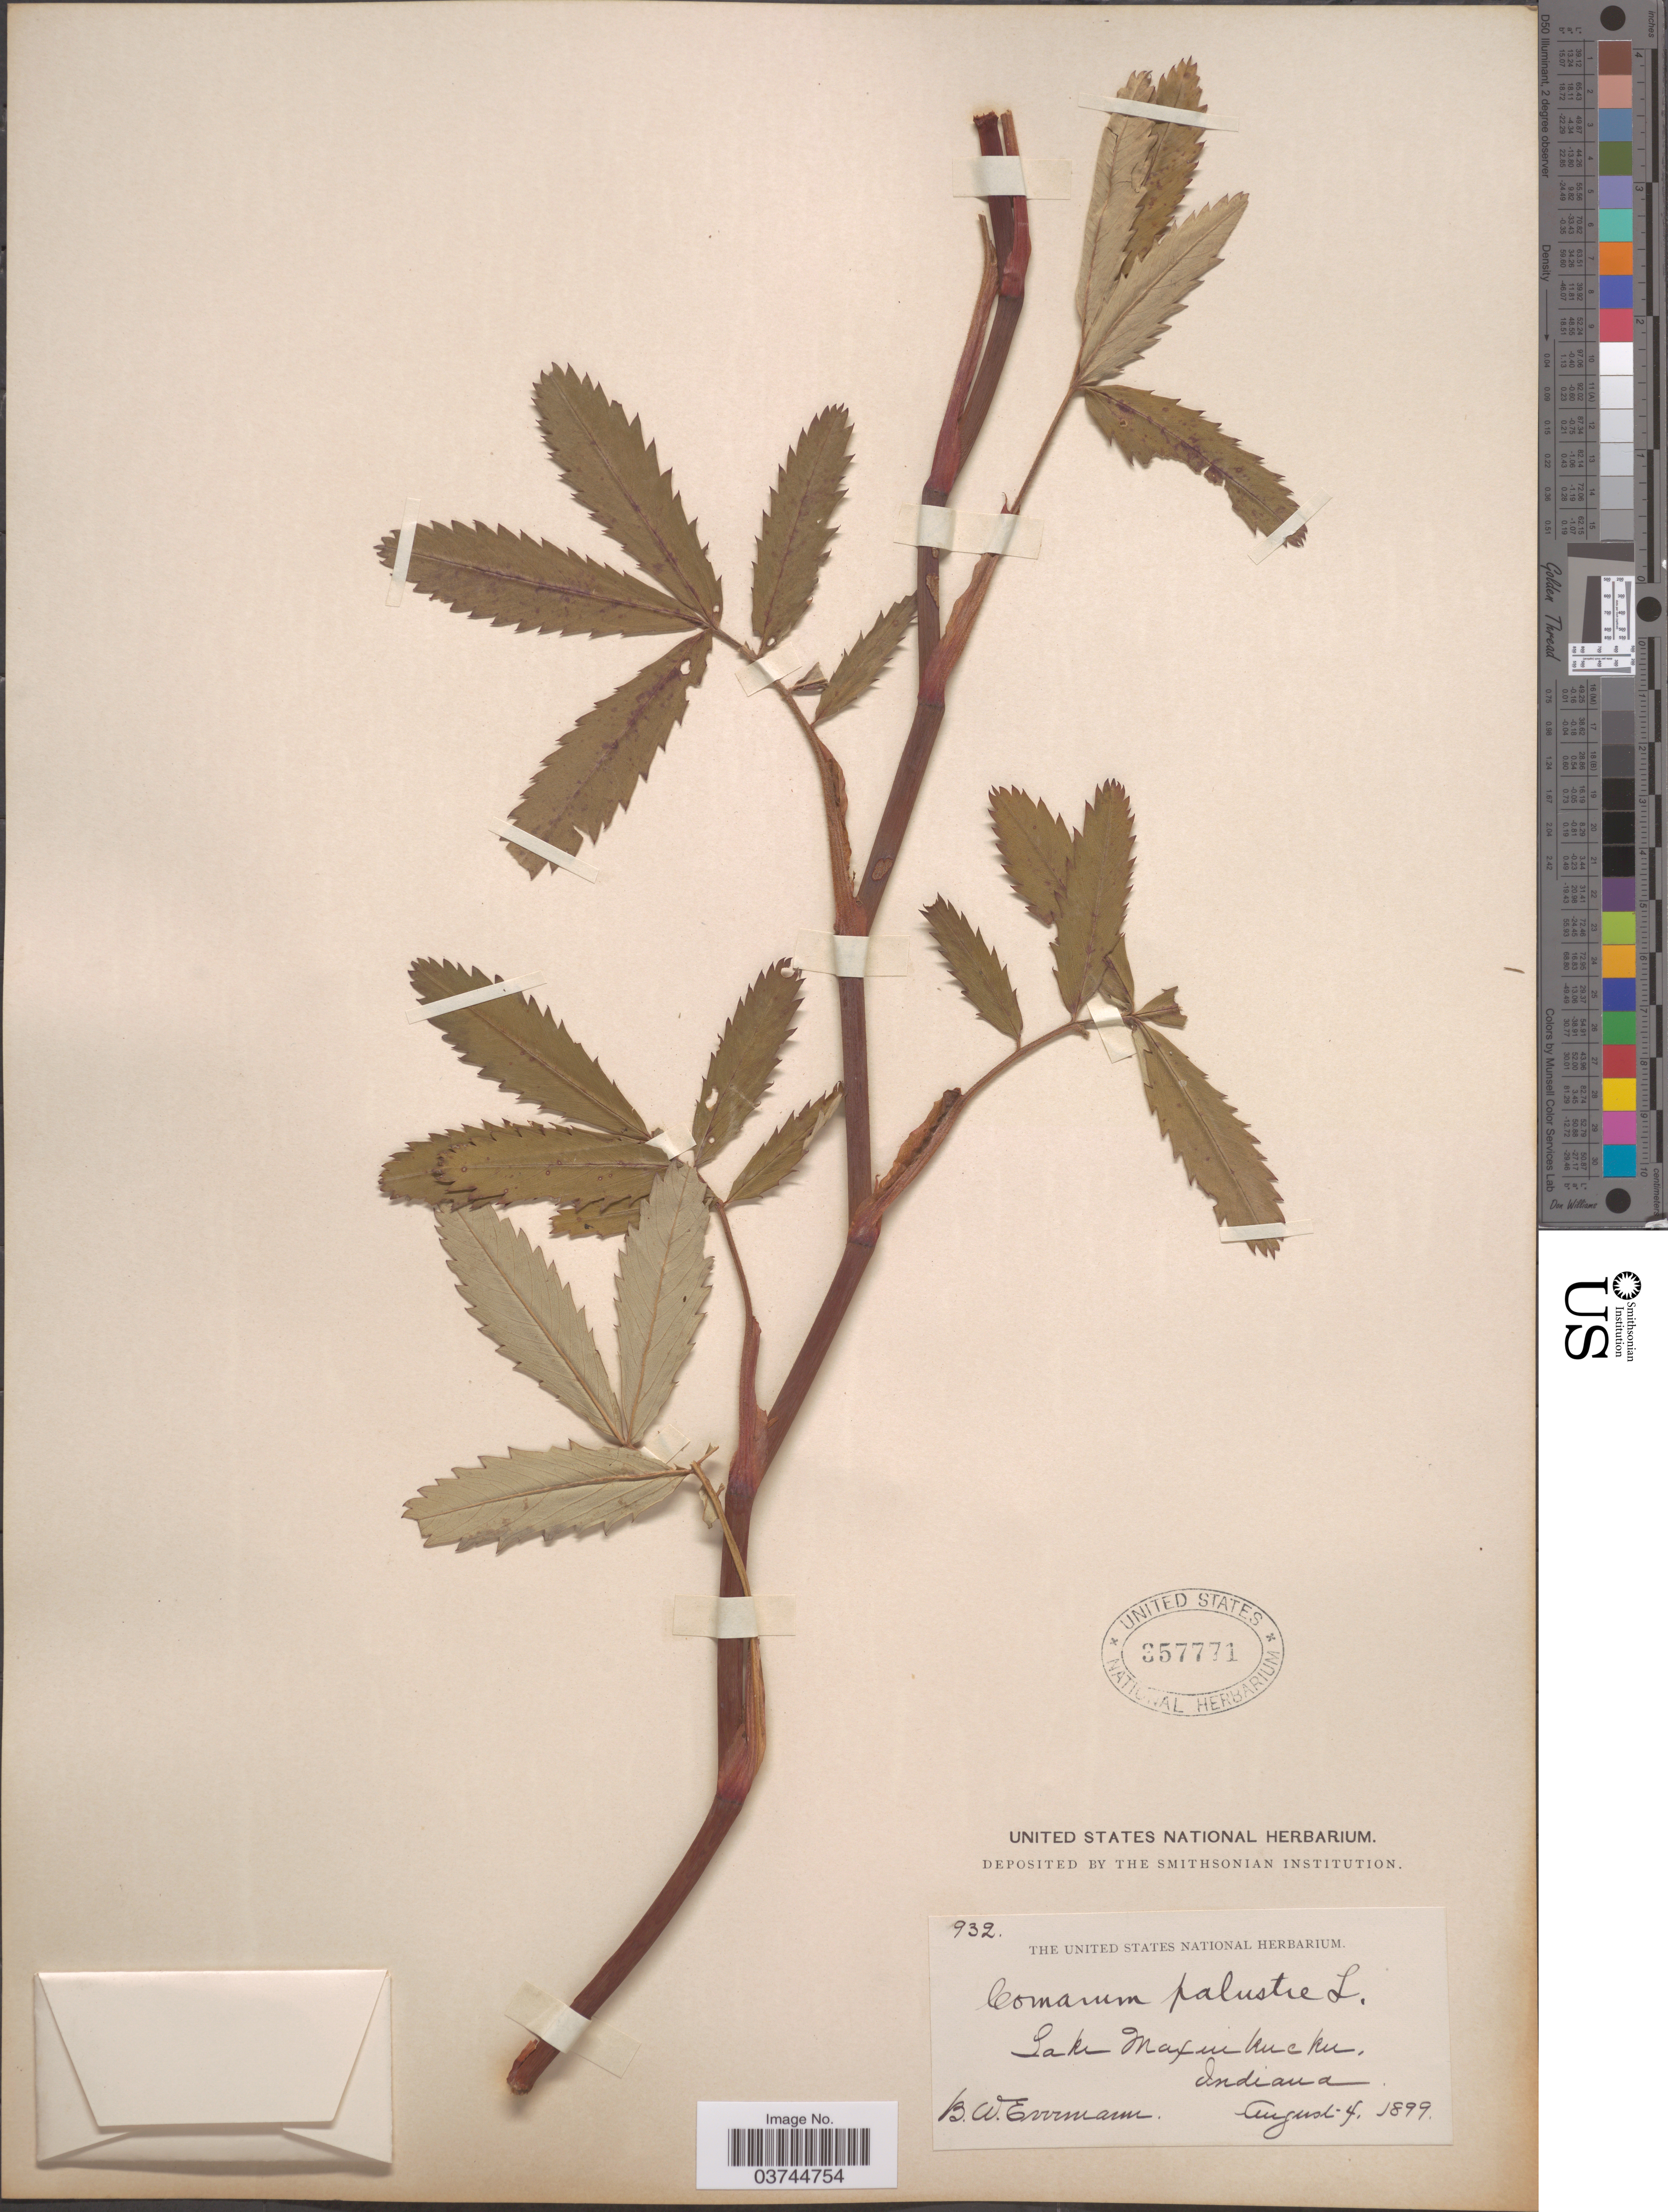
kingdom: Plantae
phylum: Tracheophyta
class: Magnoliopsida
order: Rosales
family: Rosaceae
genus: Comarum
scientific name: Comarum palustre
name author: L.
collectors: B. W. Evermann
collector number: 932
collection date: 1899-08-04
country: United States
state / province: Indiana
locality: Lake Maxinkucku.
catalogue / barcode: US 357771